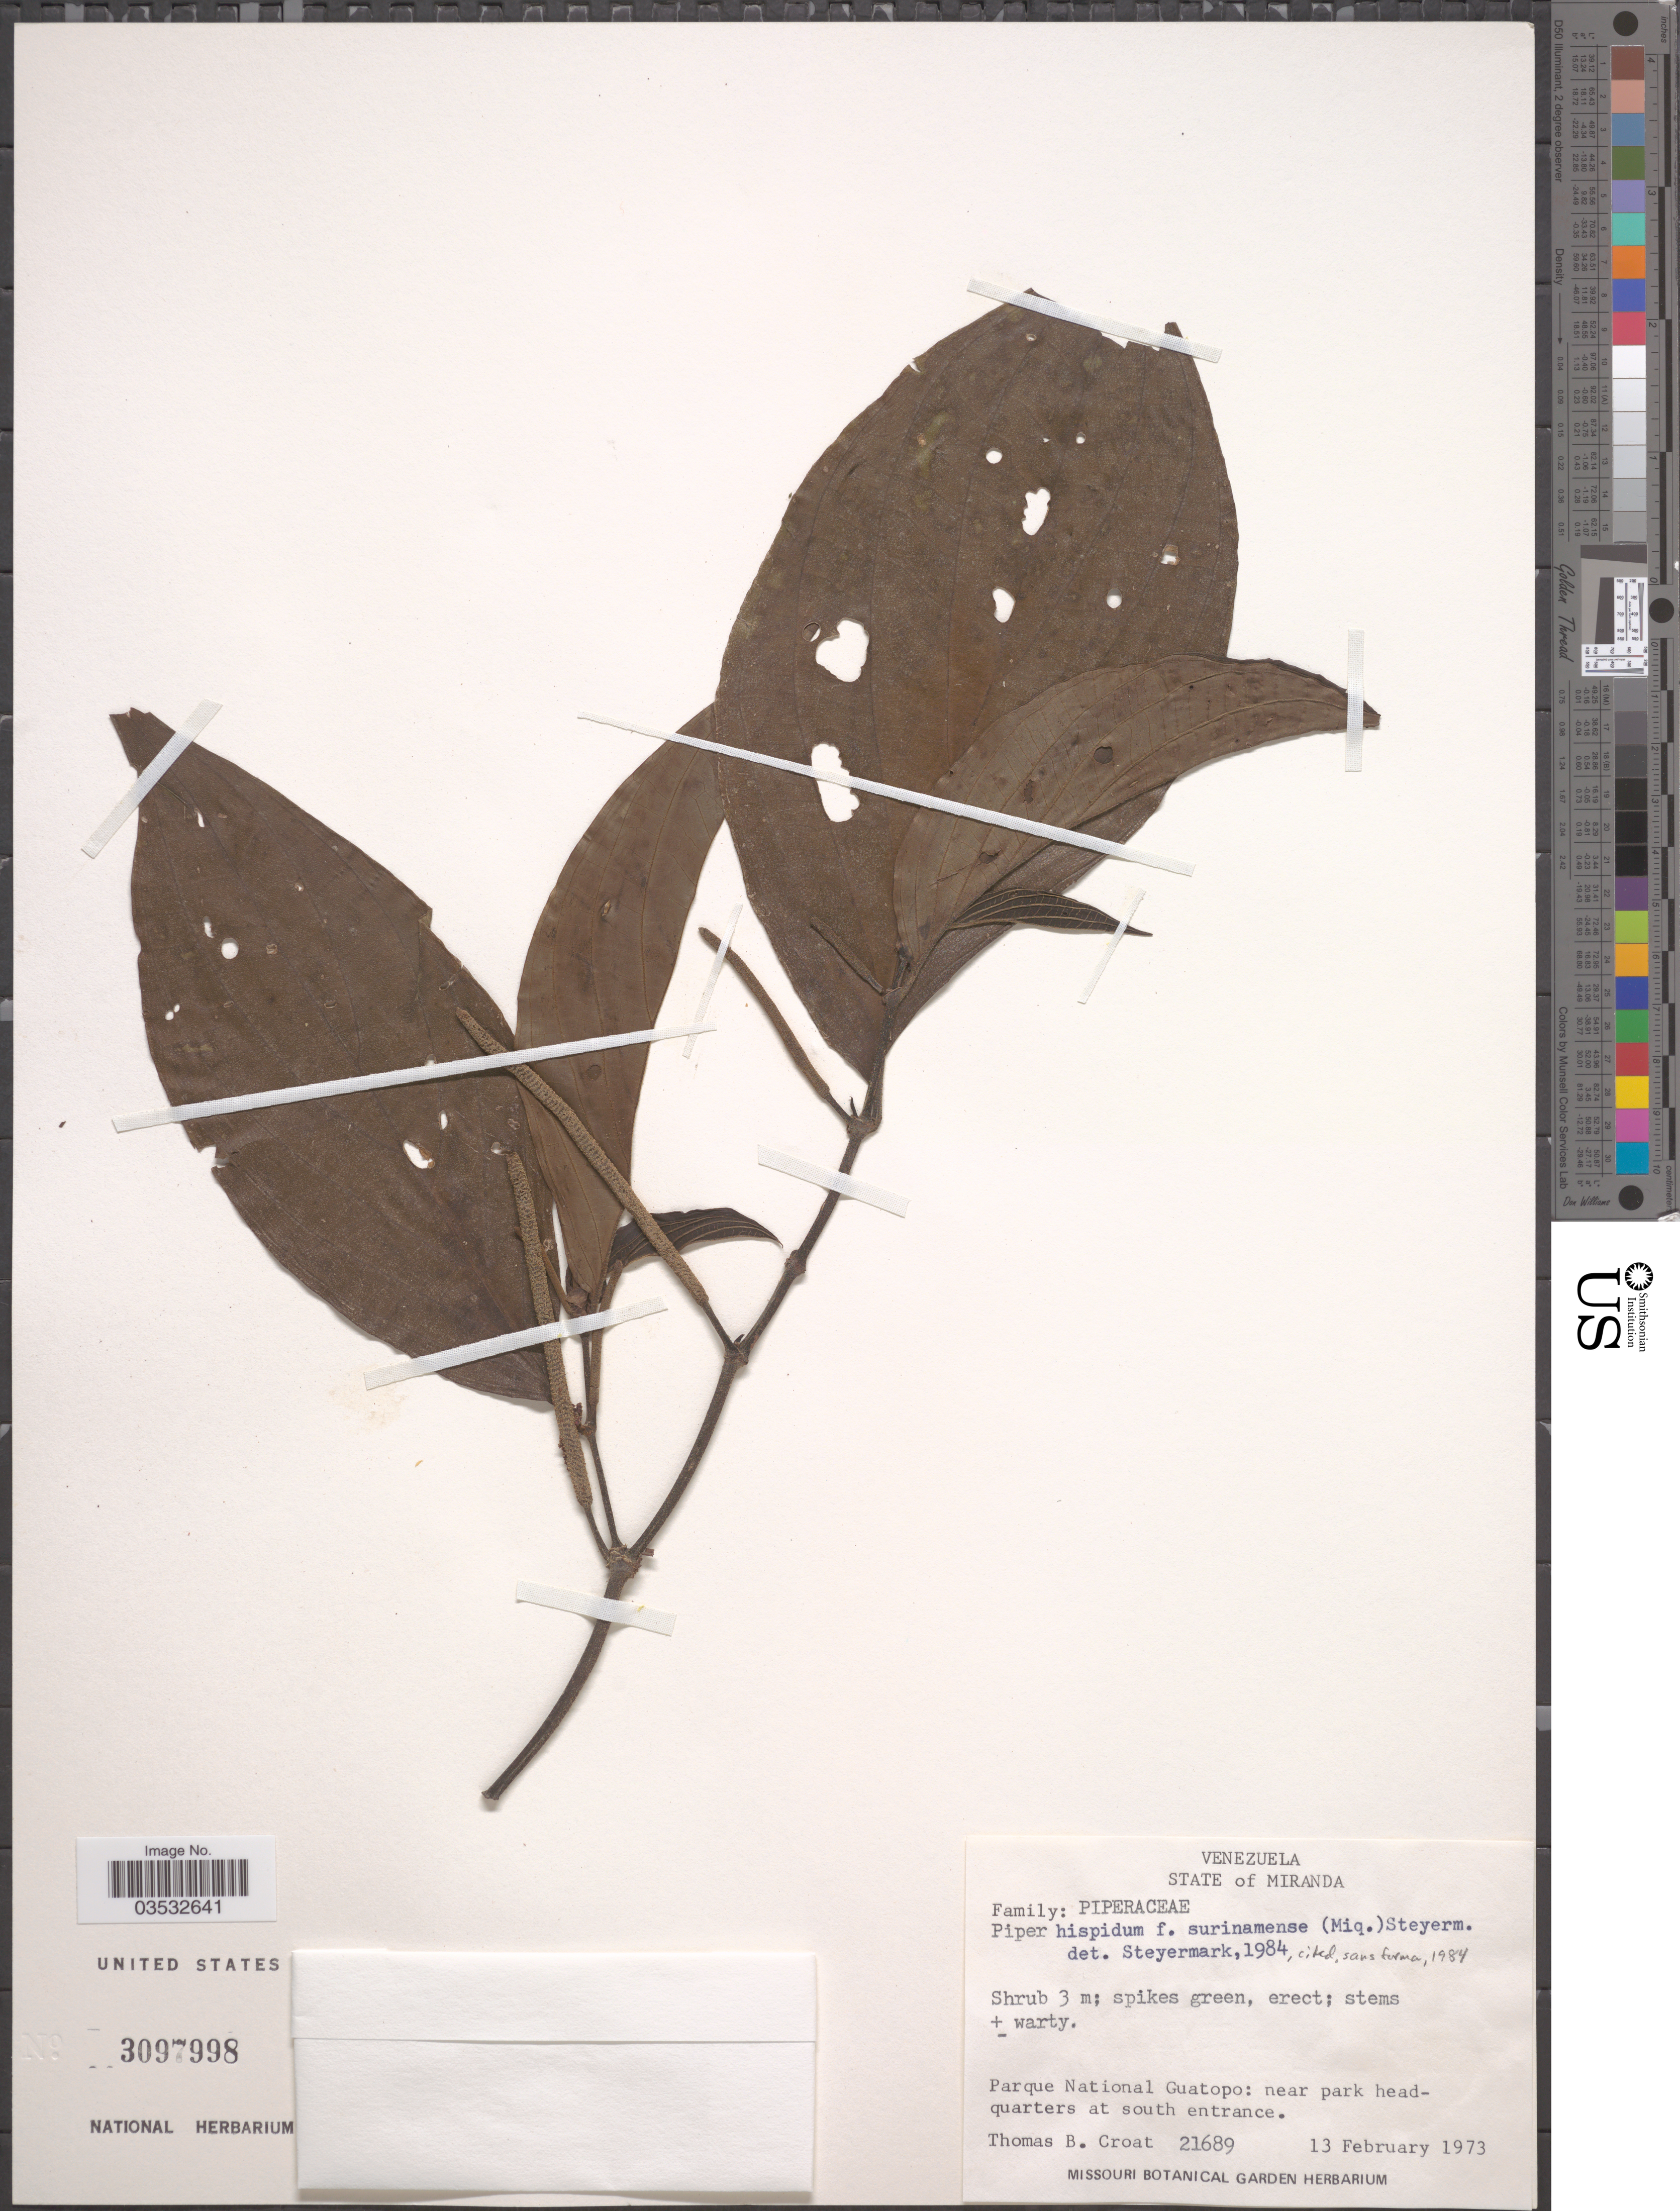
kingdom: Plantae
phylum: Tracheophyta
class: Magnoliopsida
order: Piperales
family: Piperaceae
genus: Piper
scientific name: Piper hispidum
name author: Sw.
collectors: T. B. Croat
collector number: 21689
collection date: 1973-02-13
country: Venezuela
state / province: Miranda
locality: Parque National Guatopo: near park headquarters at south entrance.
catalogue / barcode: US 3097998